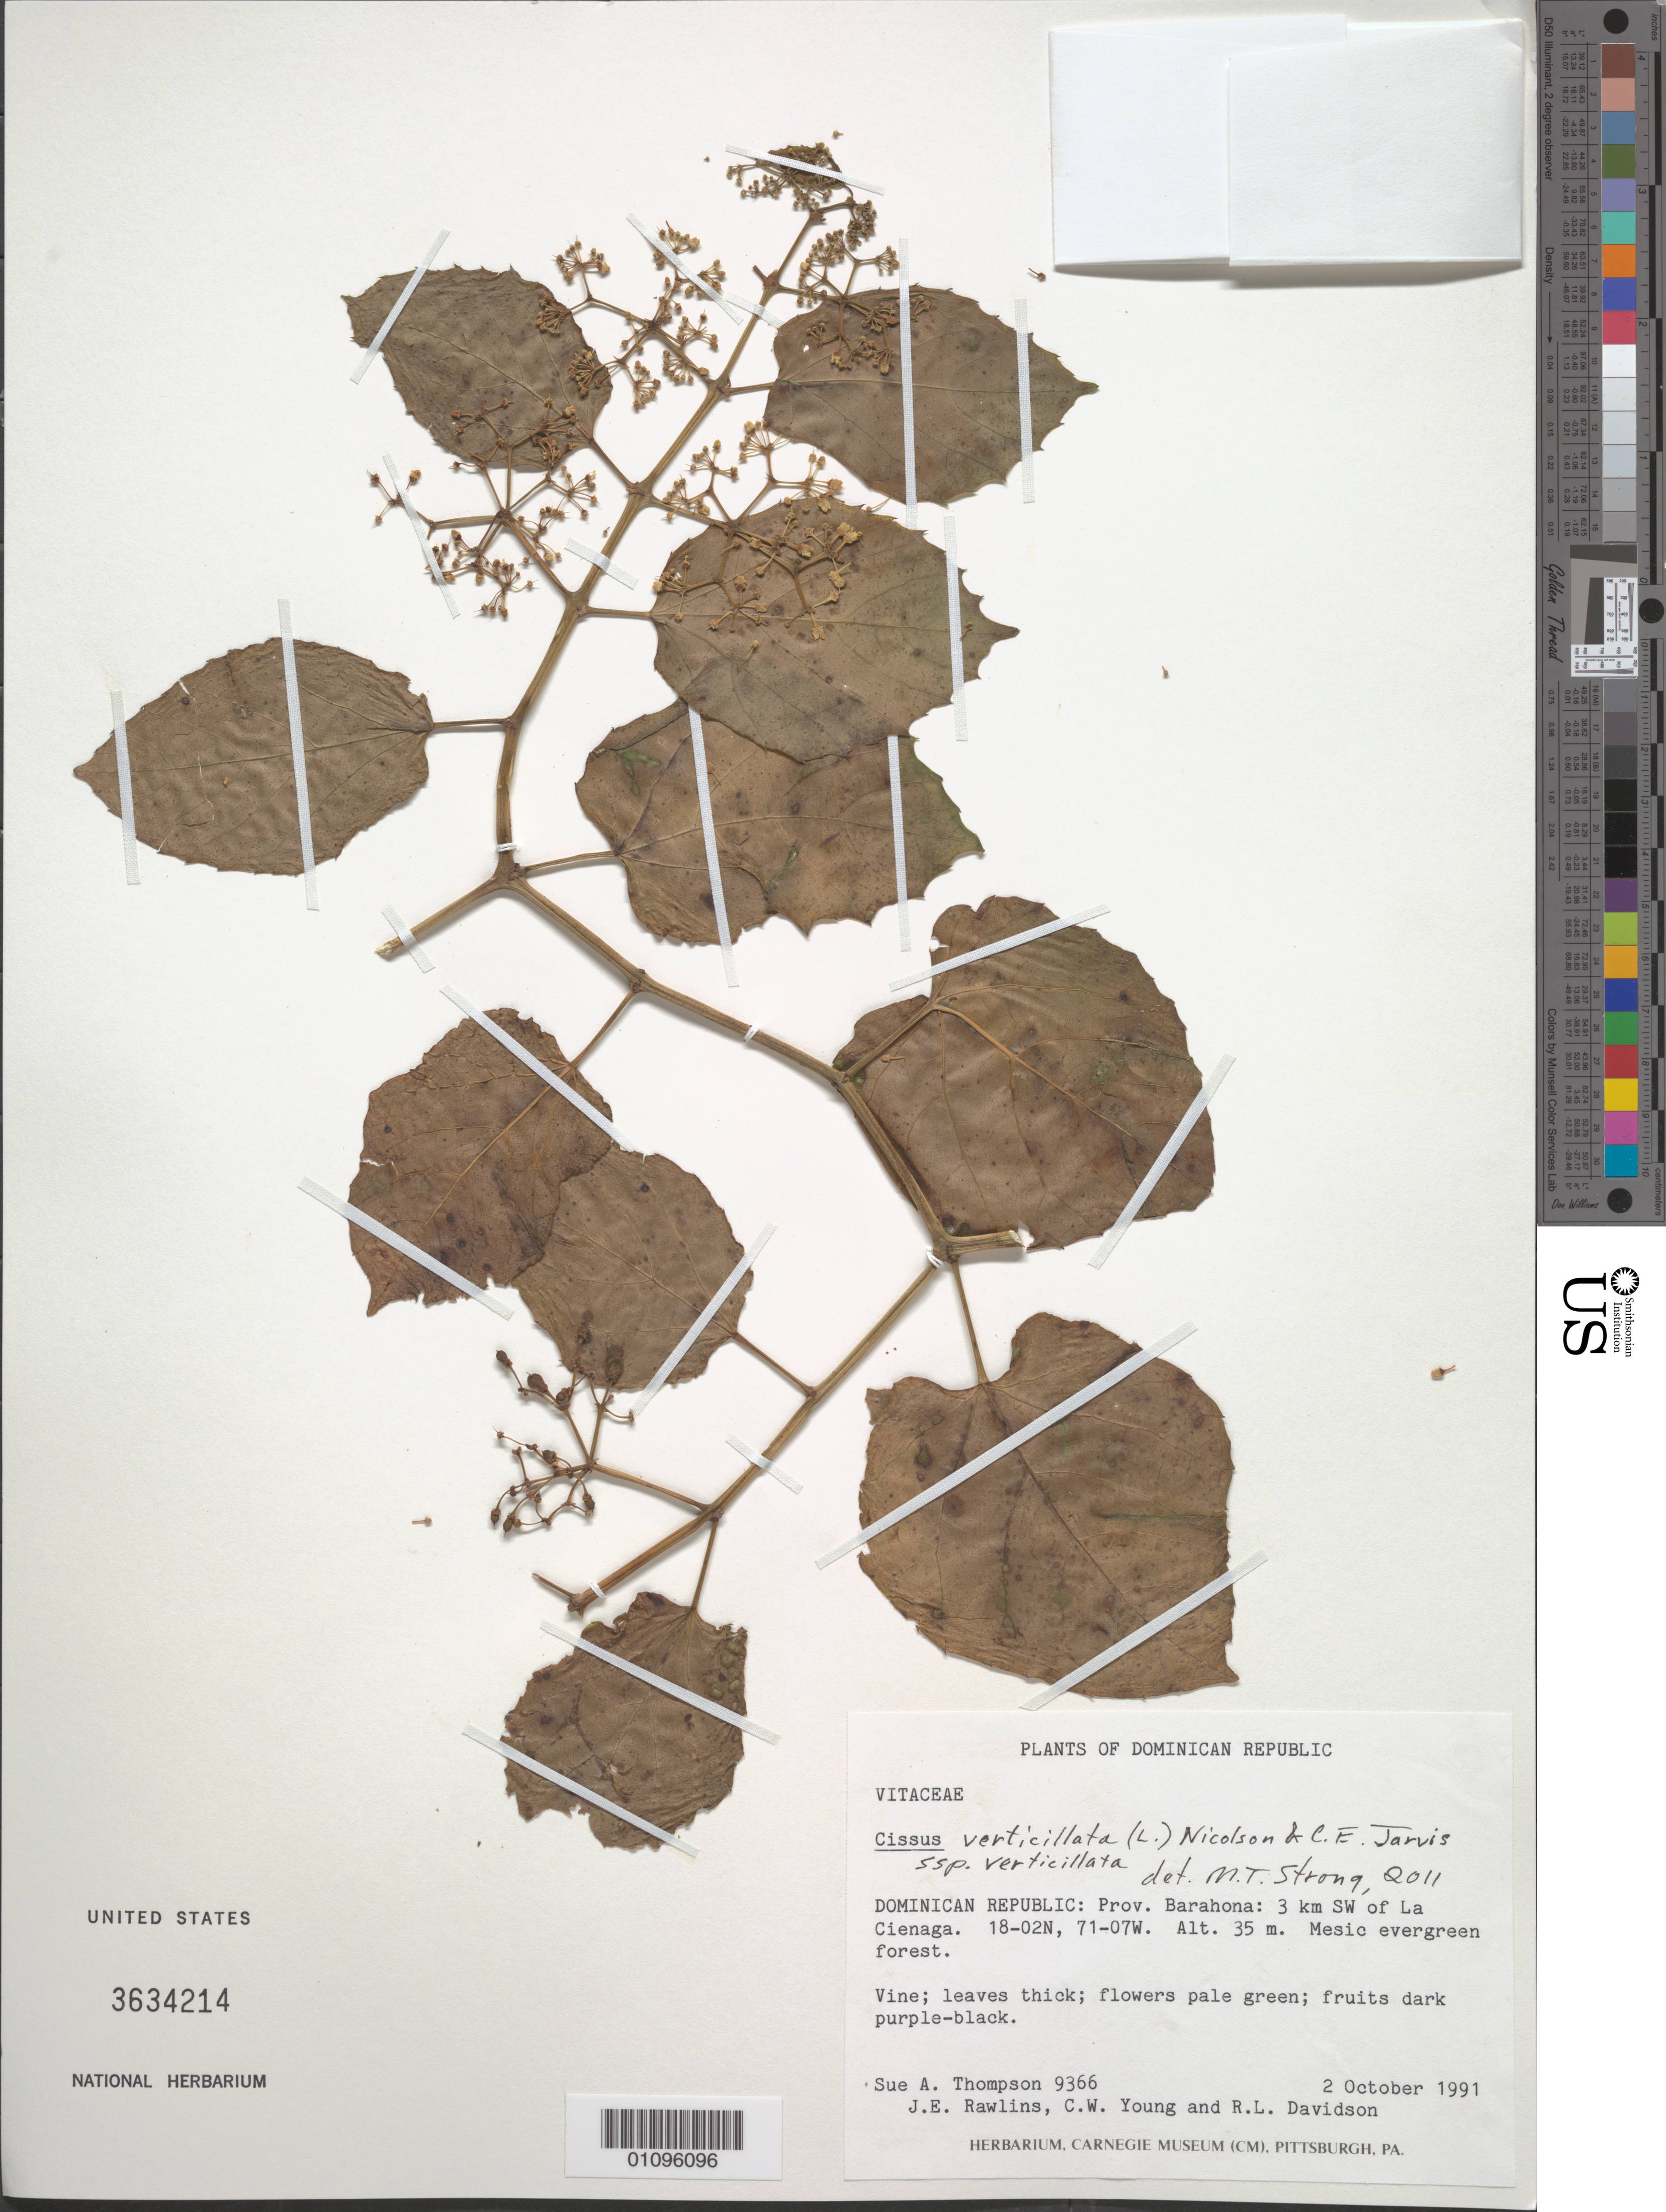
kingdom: Plantae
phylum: Tracheophyta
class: Magnoliopsida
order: Vitales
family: Vitaceae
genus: Cissus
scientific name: Cissus verticillata subsp. verticillata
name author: (L.) Nicolson & C.E. Jarvis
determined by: Strong, M. T., (US), Smithsonian Institution - National Museum of Natural History (UNITED STATES)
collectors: S. A. Thompson, J. Rawlins, C. Young & R. Davidson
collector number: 9366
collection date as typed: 02 Oct 1991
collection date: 1991-10-02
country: Dominican Republic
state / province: Barahona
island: Hispaniola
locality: La Cienaga, 3 km SW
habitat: Mesic evergreen forest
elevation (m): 35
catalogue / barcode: US 3634214